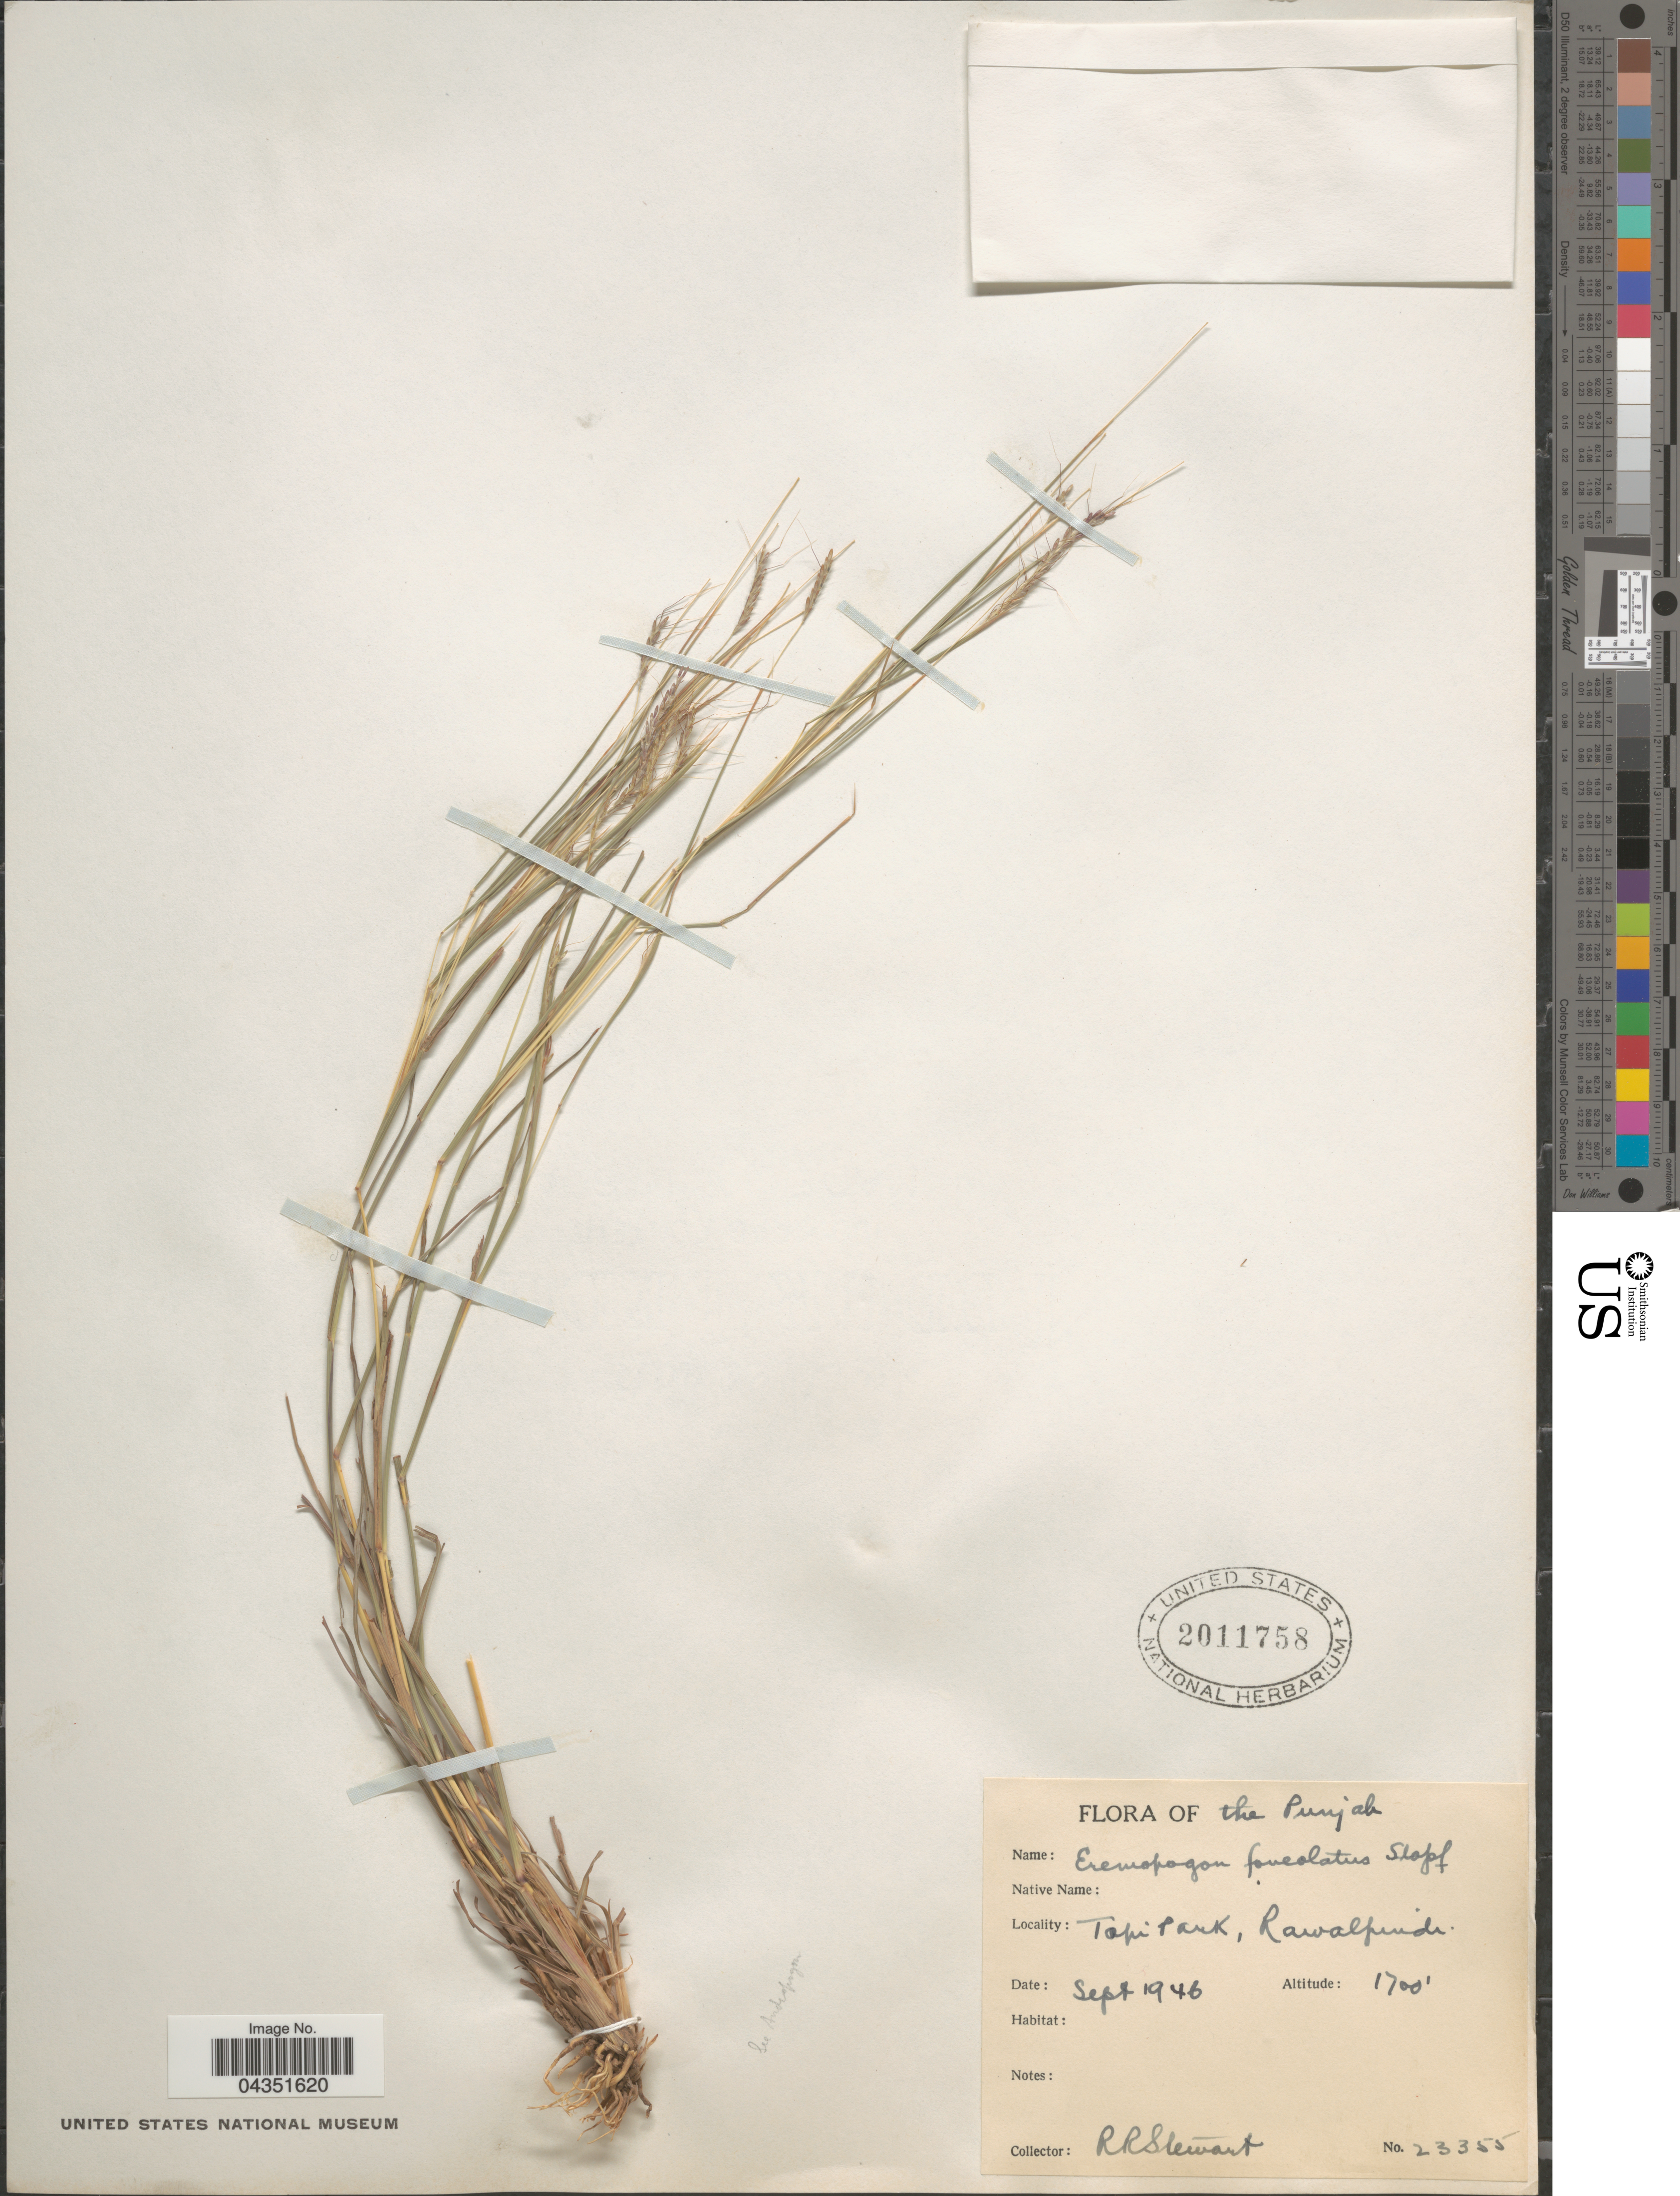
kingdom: Plantae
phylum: Tracheophyta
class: Liliopsida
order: Poales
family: Poaceae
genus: Eremopogon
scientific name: Eremopogon foveolatus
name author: (Delile) Stapf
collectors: R. Stewart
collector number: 23355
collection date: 1946-09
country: Pakistan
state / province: Punjab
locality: Topi Park, Rawalpindi.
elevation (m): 518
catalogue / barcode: US 2011758